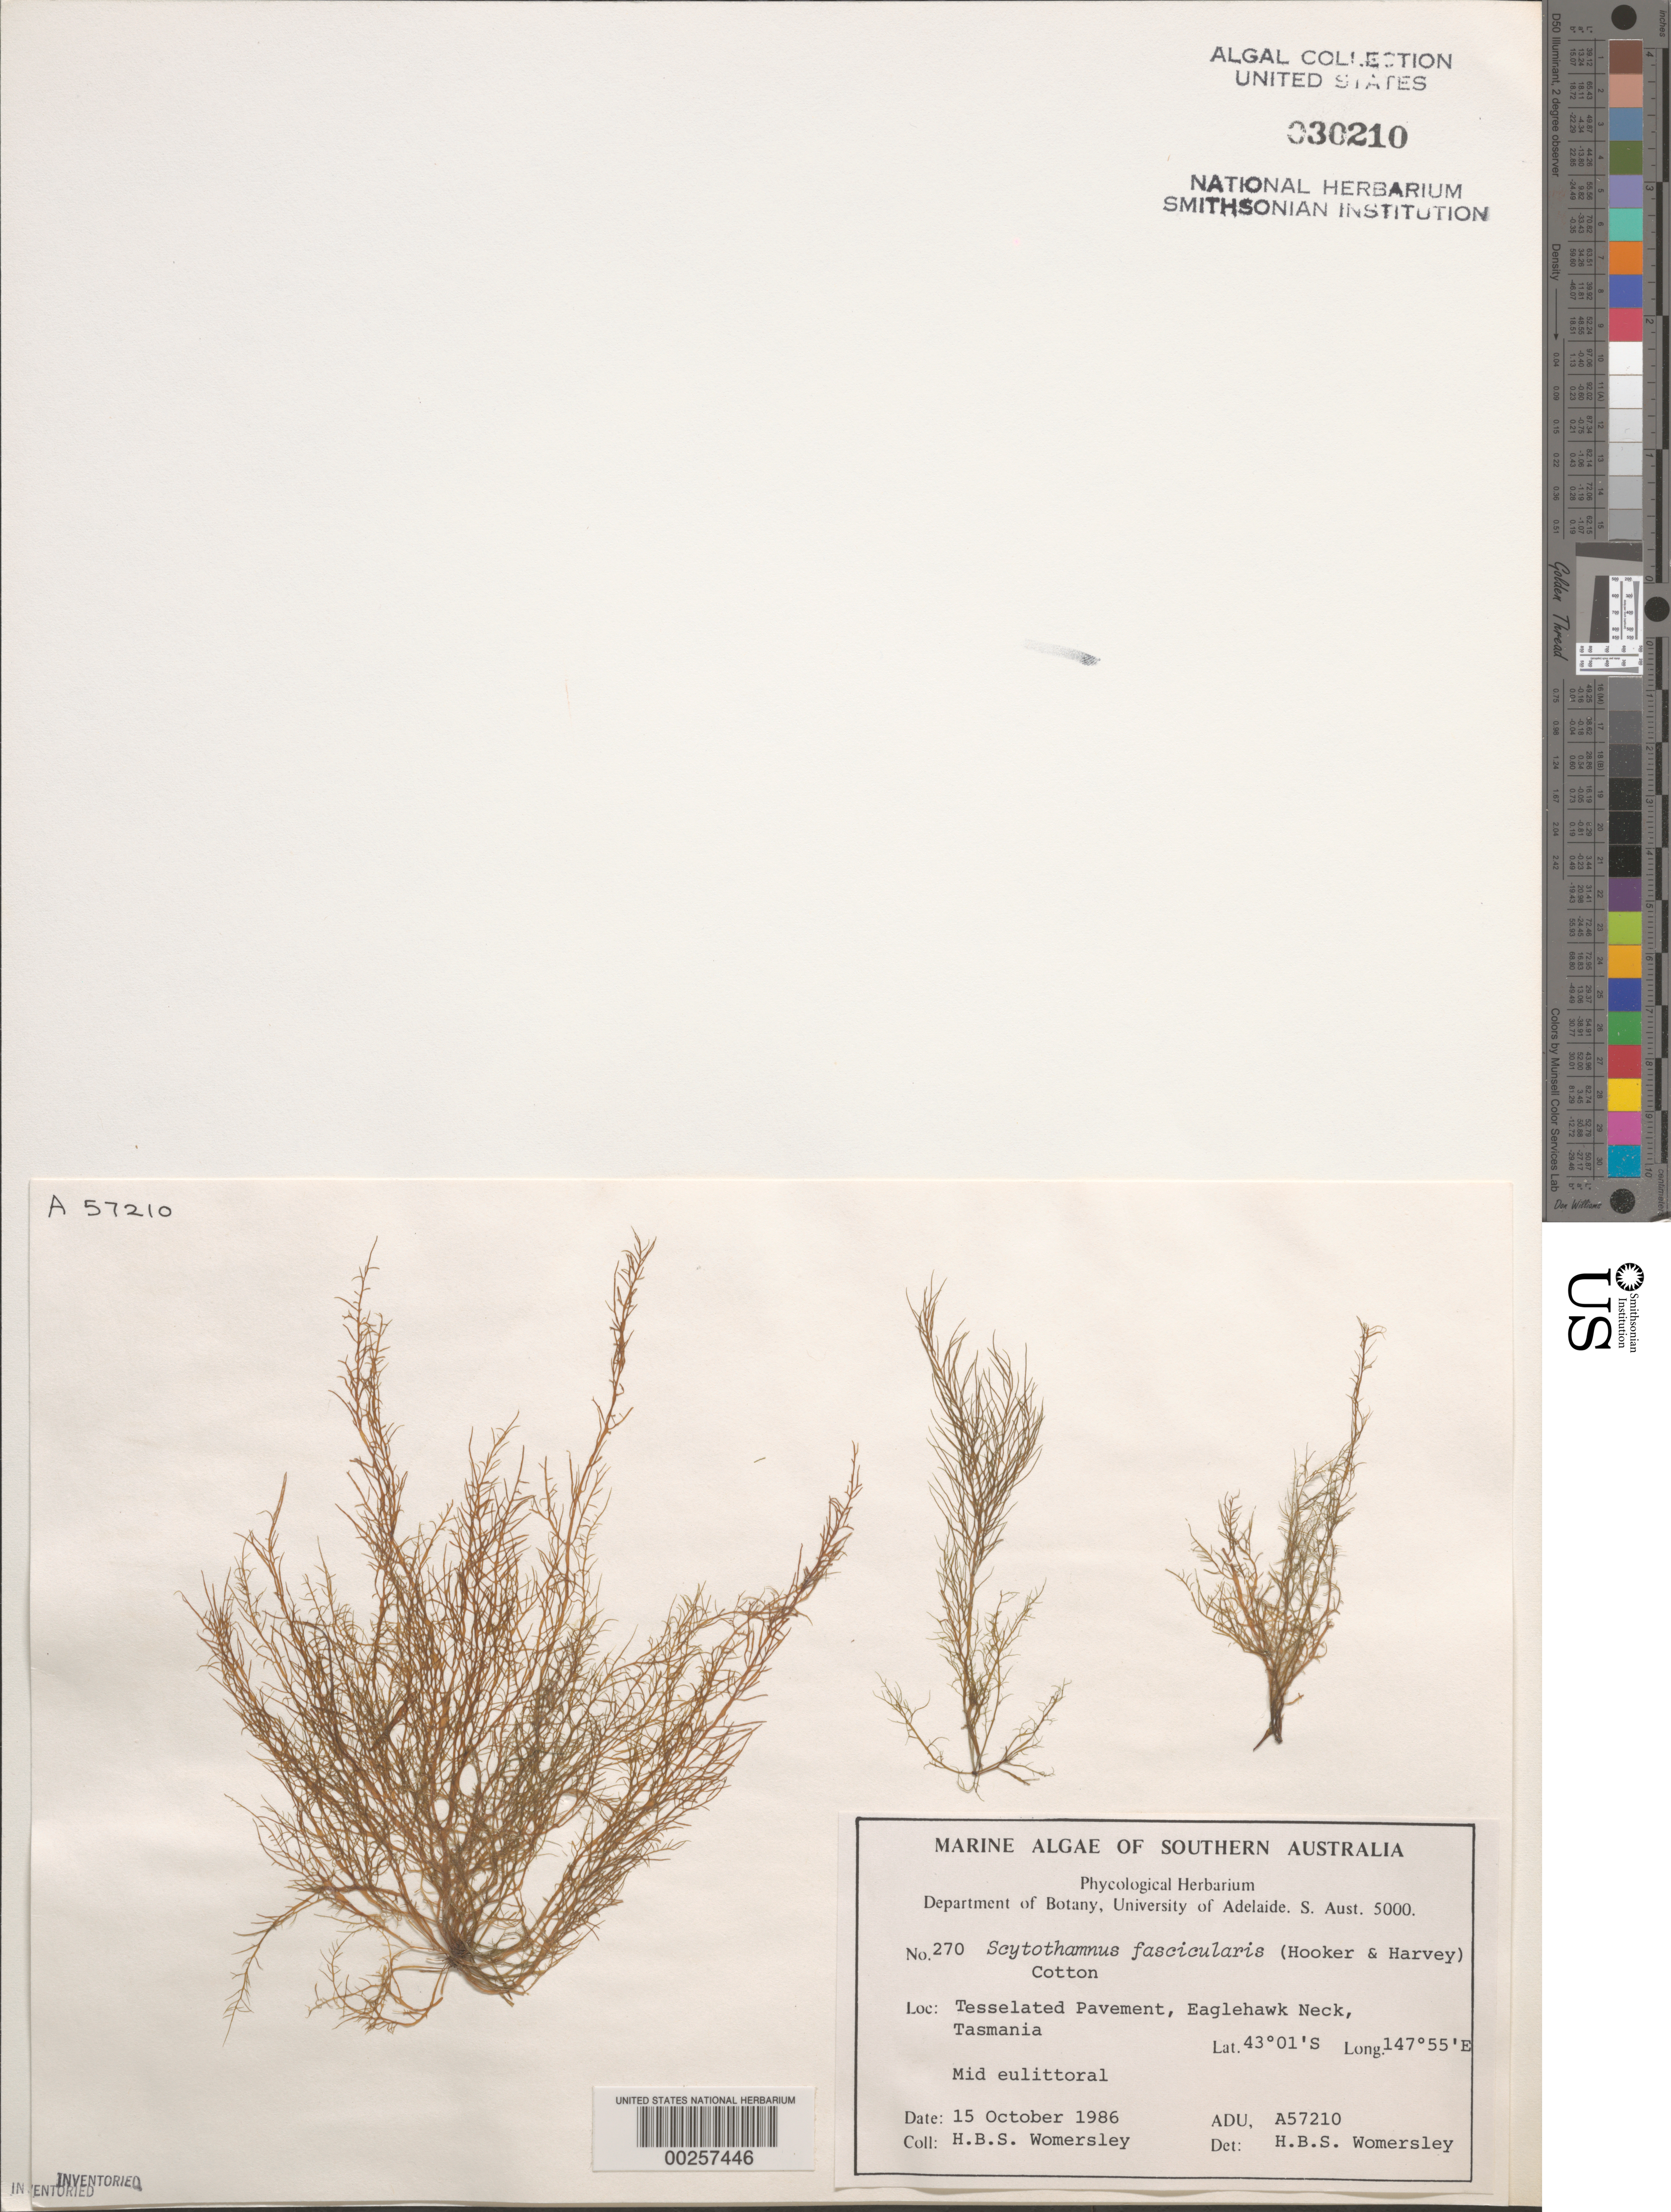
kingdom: Chromista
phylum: Ochrophyta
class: Phaeophyceae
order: Scytothamnales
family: Scytothamnaceae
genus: Scytothamnus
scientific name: Scytothamnus fascicularis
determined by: Womersley, H. B. S.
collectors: H. B. S. Womersley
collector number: ADU A57210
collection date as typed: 15 Oct 1986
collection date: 1986-10-15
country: Australia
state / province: Tasmania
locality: Eagle hawk neck, tessellated pavement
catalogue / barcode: US 30210